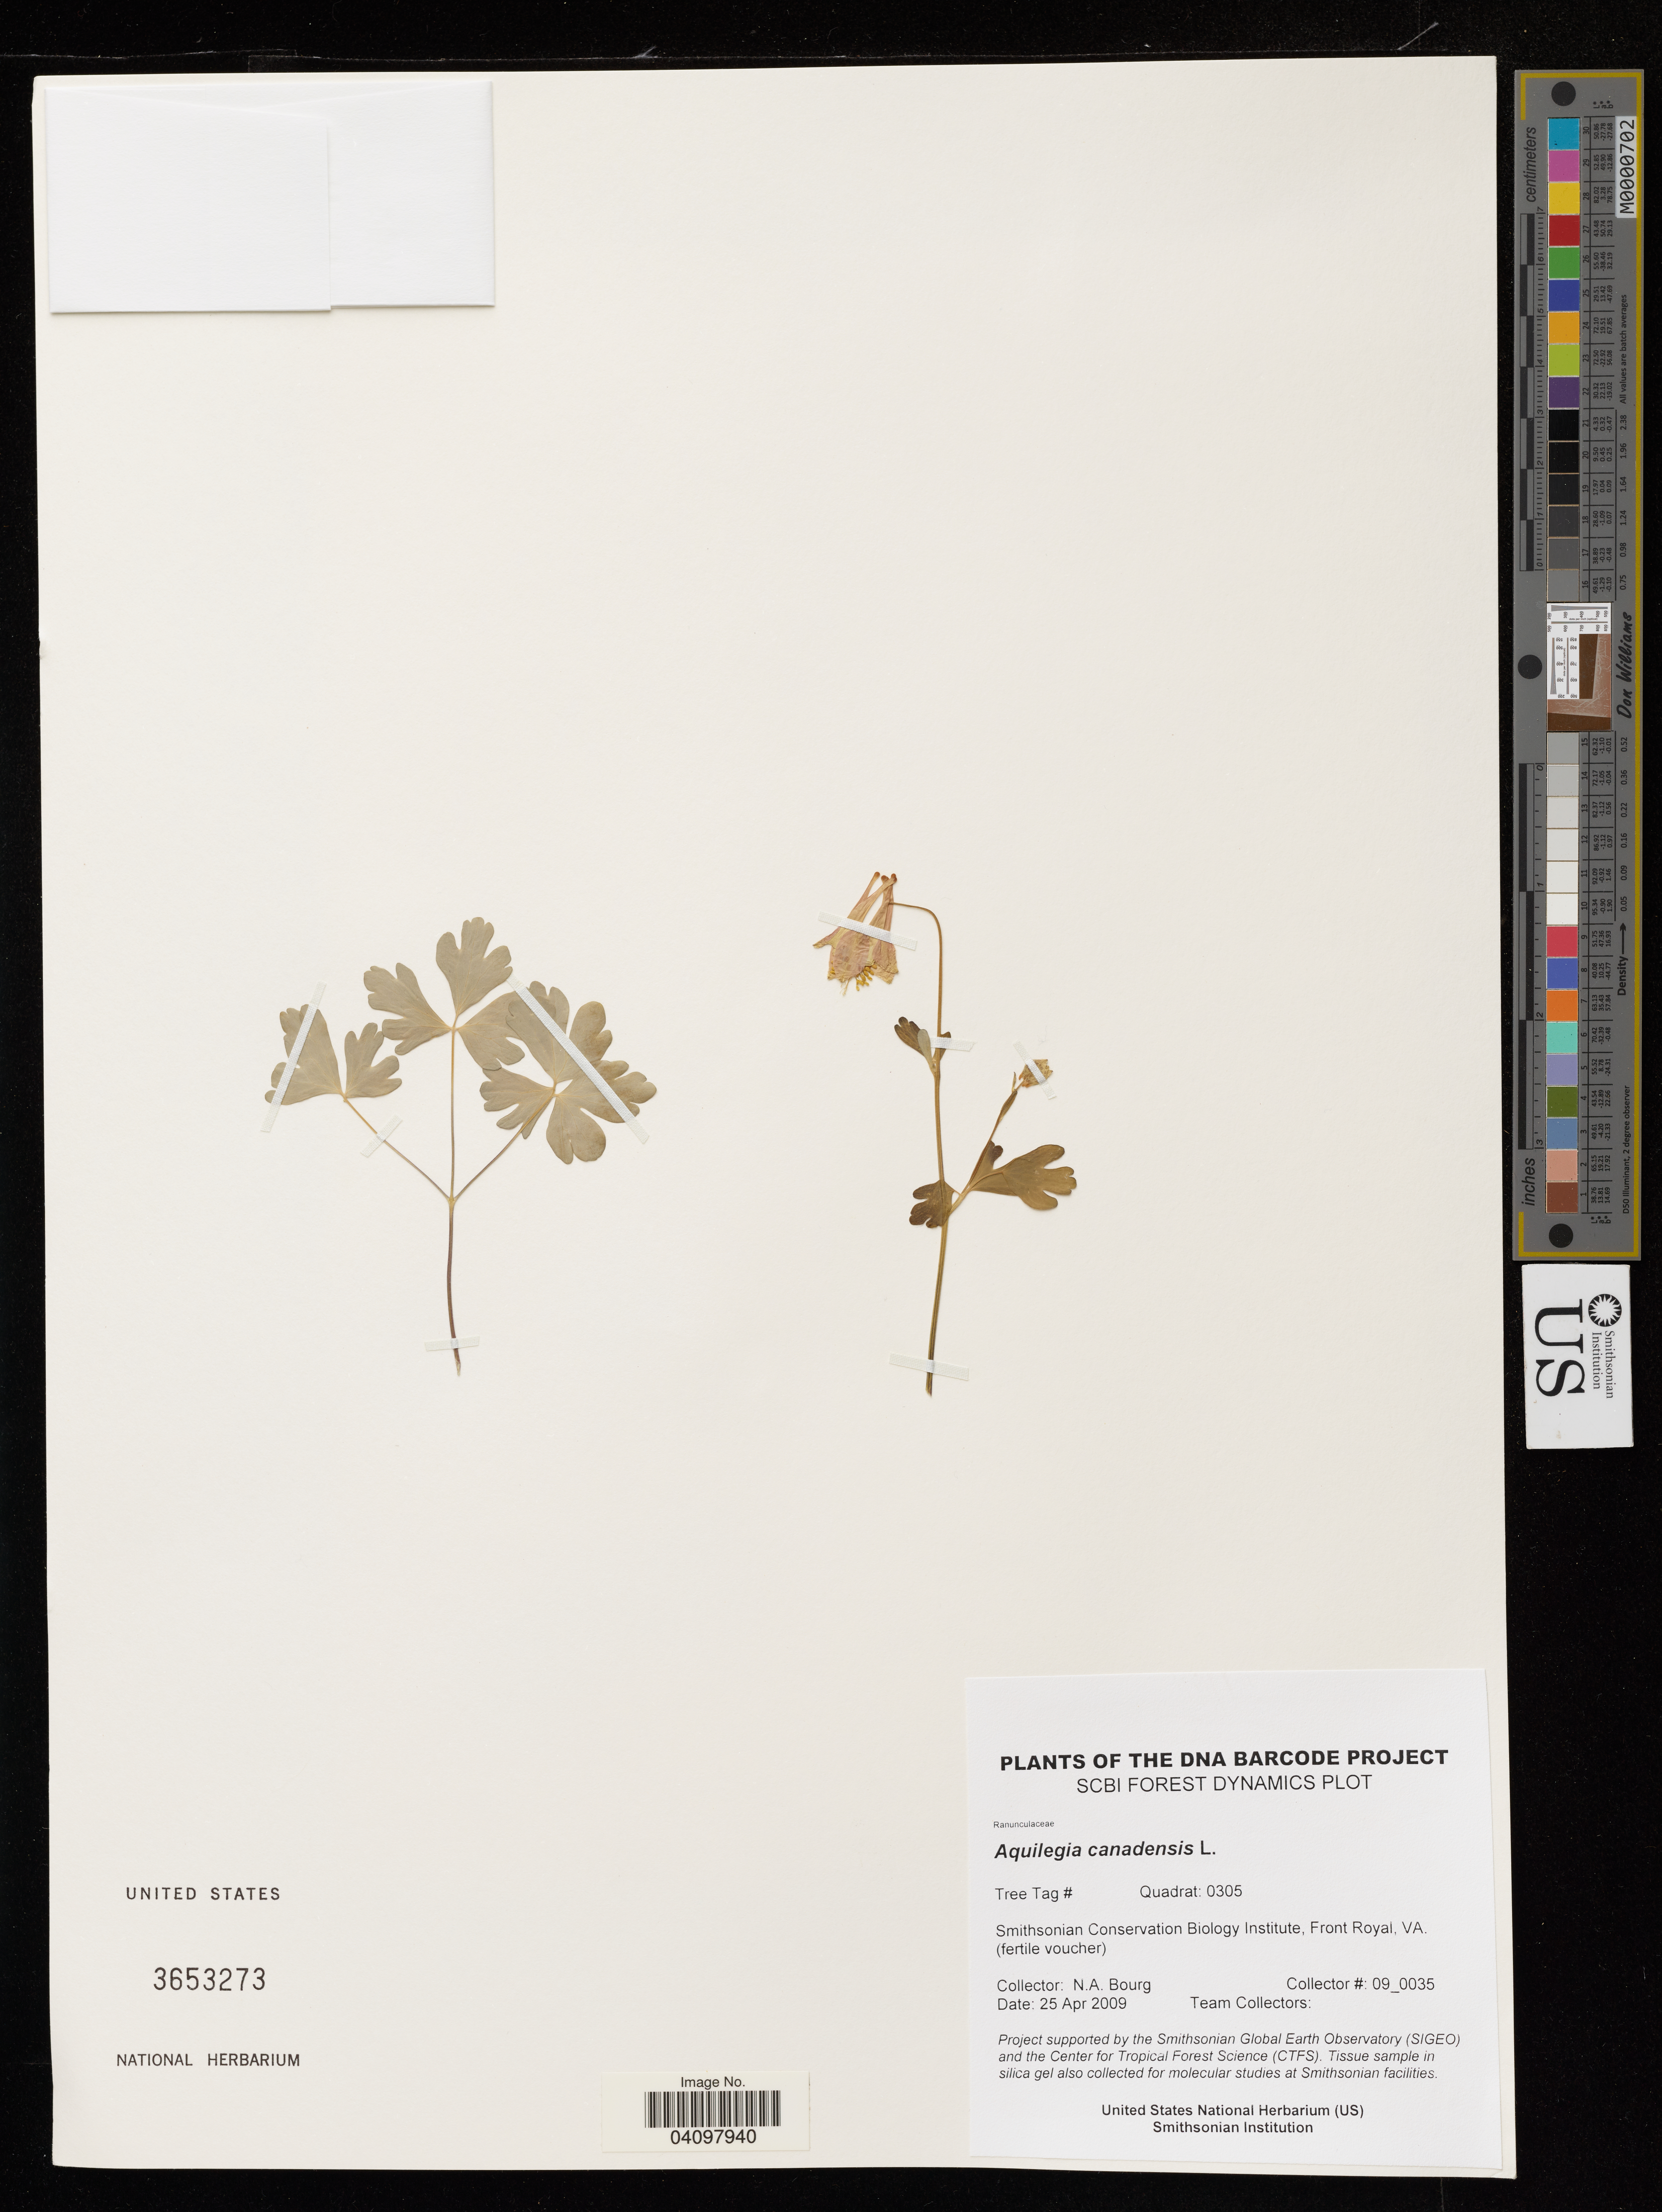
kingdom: Plantae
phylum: Tracheophyta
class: Magnoliopsida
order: Ranunculales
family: Ranunculaceae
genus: Aquilegia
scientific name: Aquilegia canadensis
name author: L.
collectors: N. A. Bourg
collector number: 09_0035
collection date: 2009-04-25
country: United States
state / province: Virginia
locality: Smithsonian Conservation Biology, Front Royal.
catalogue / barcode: US 3653273